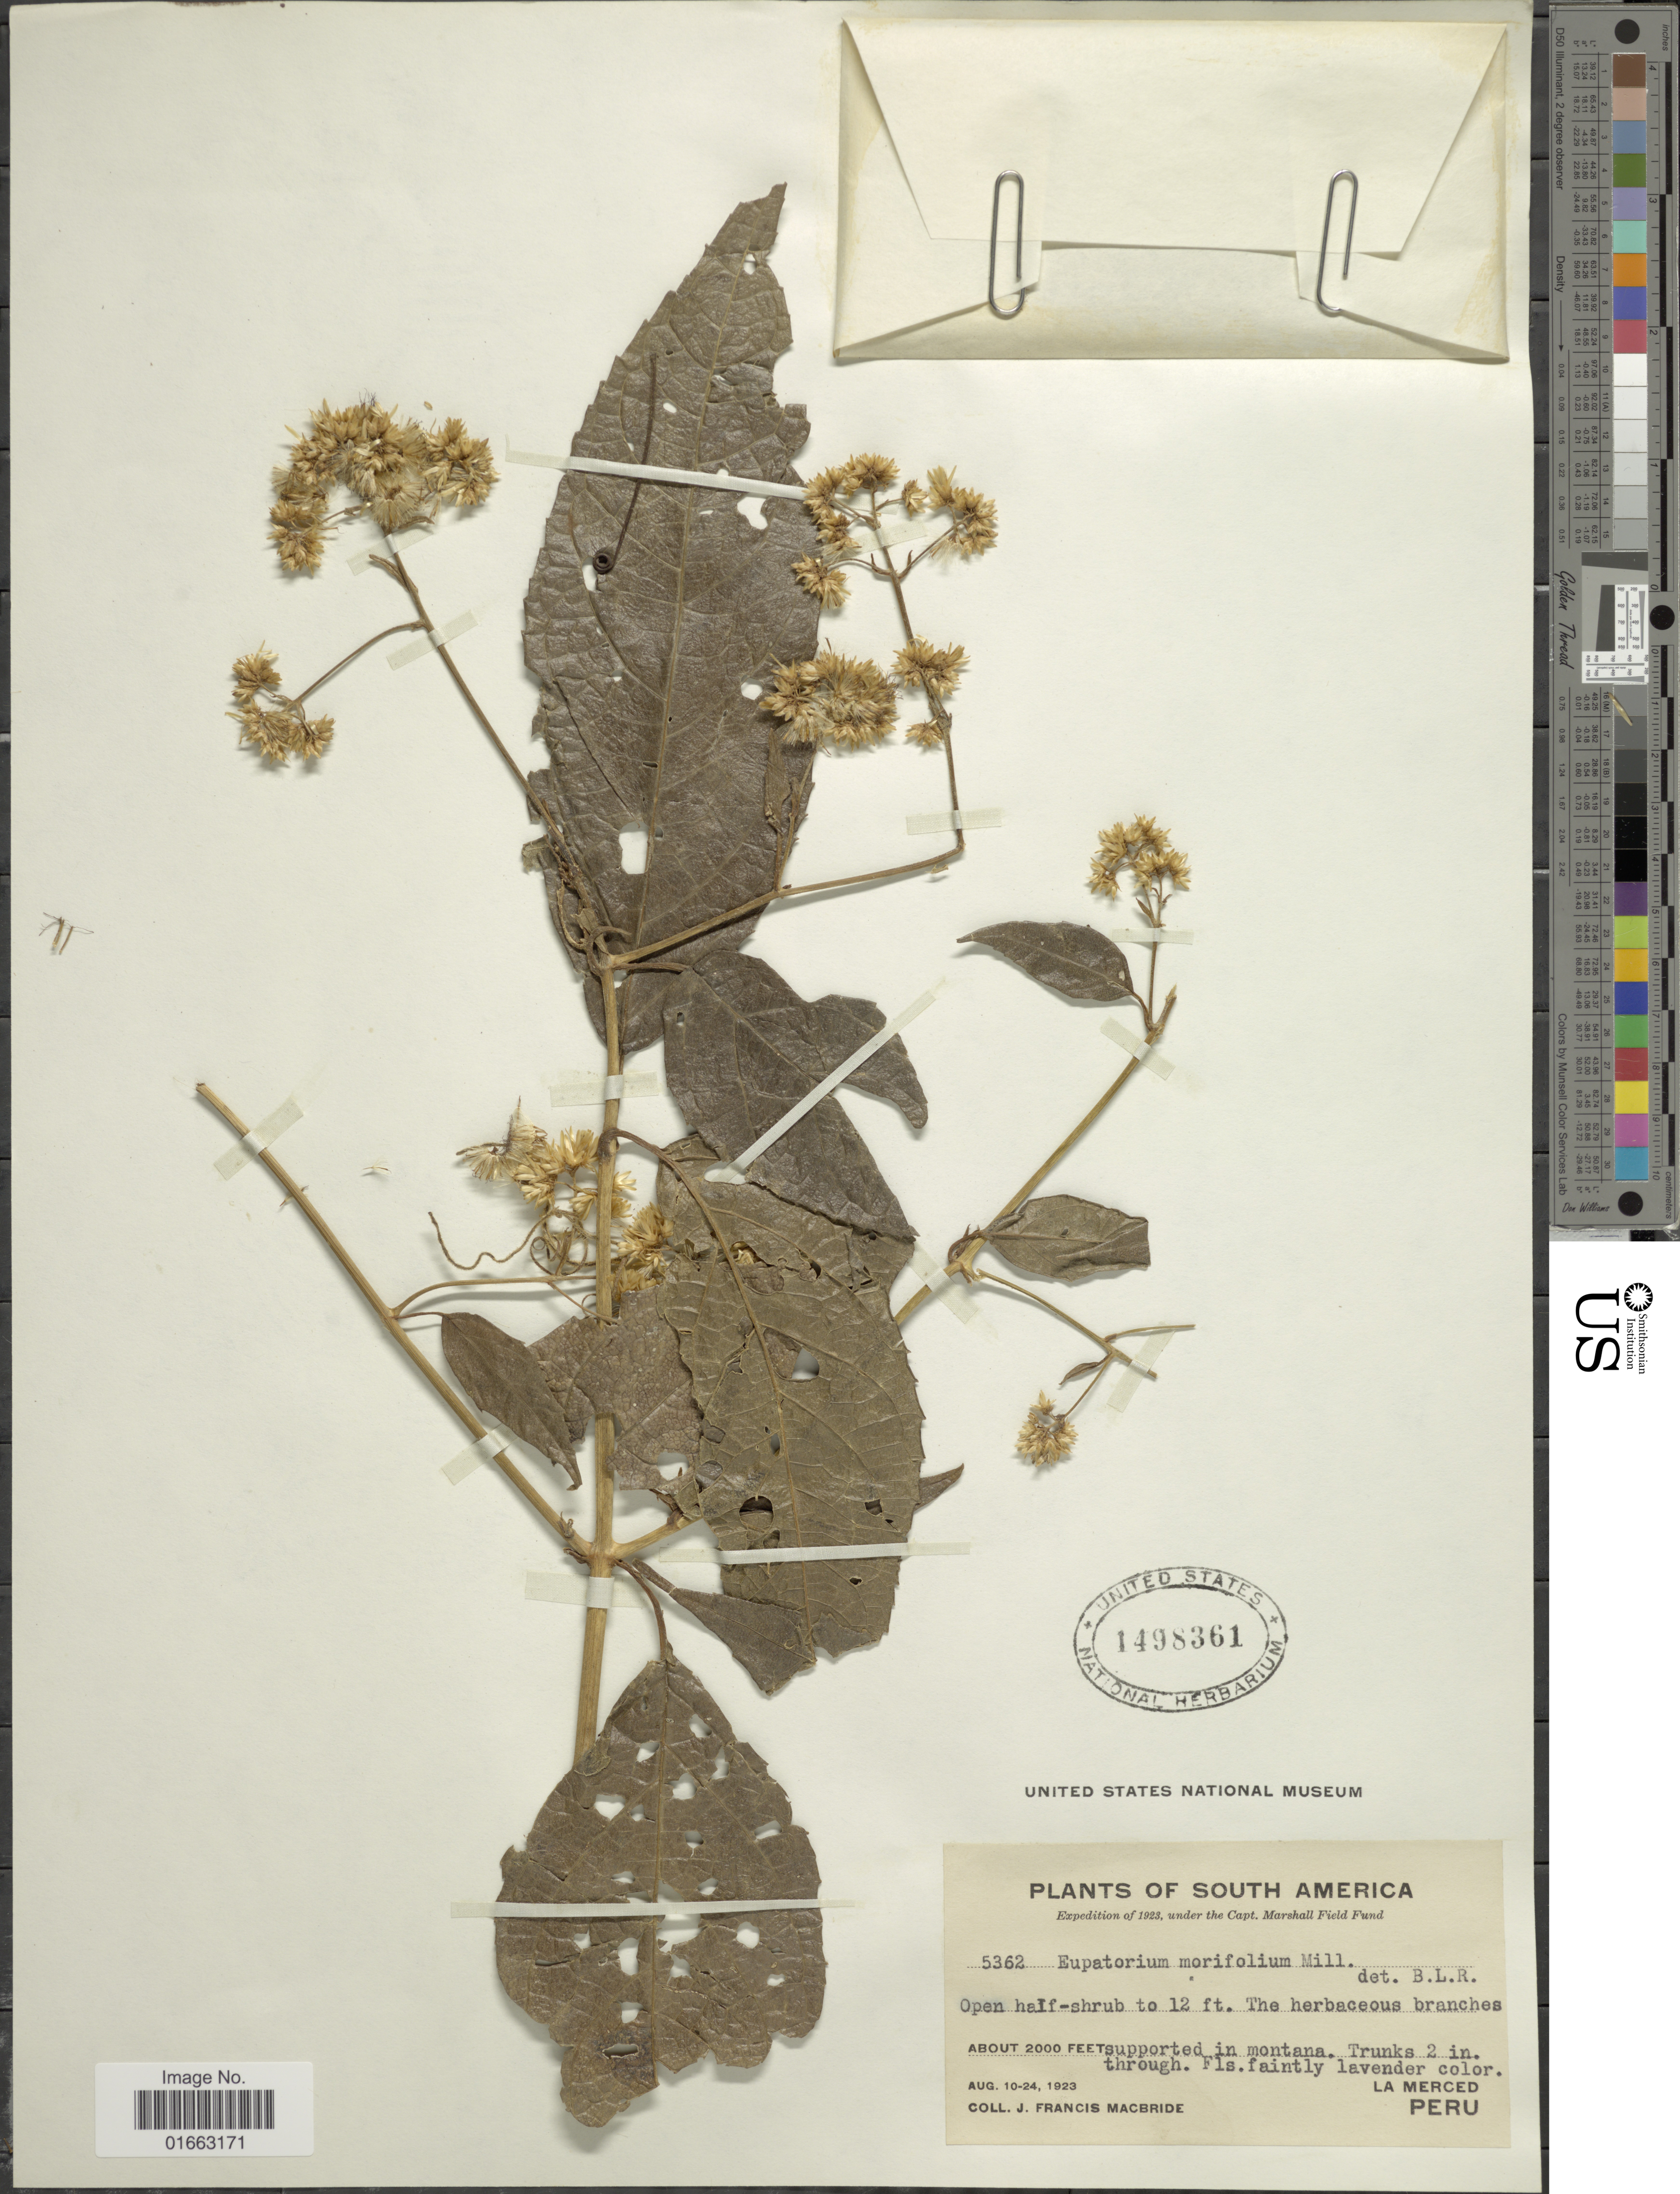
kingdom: Plantae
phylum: Tracheophyta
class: Magnoliopsida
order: Asterales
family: Asteraceae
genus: Critonia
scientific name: Critonia morifolia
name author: (Mill.) R.M. King & H. Rob.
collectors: J. F. Macbride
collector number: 5362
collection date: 1923-08-10/1923-08-24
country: Peru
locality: Supported in montana, La Merced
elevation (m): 610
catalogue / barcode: US 1498361